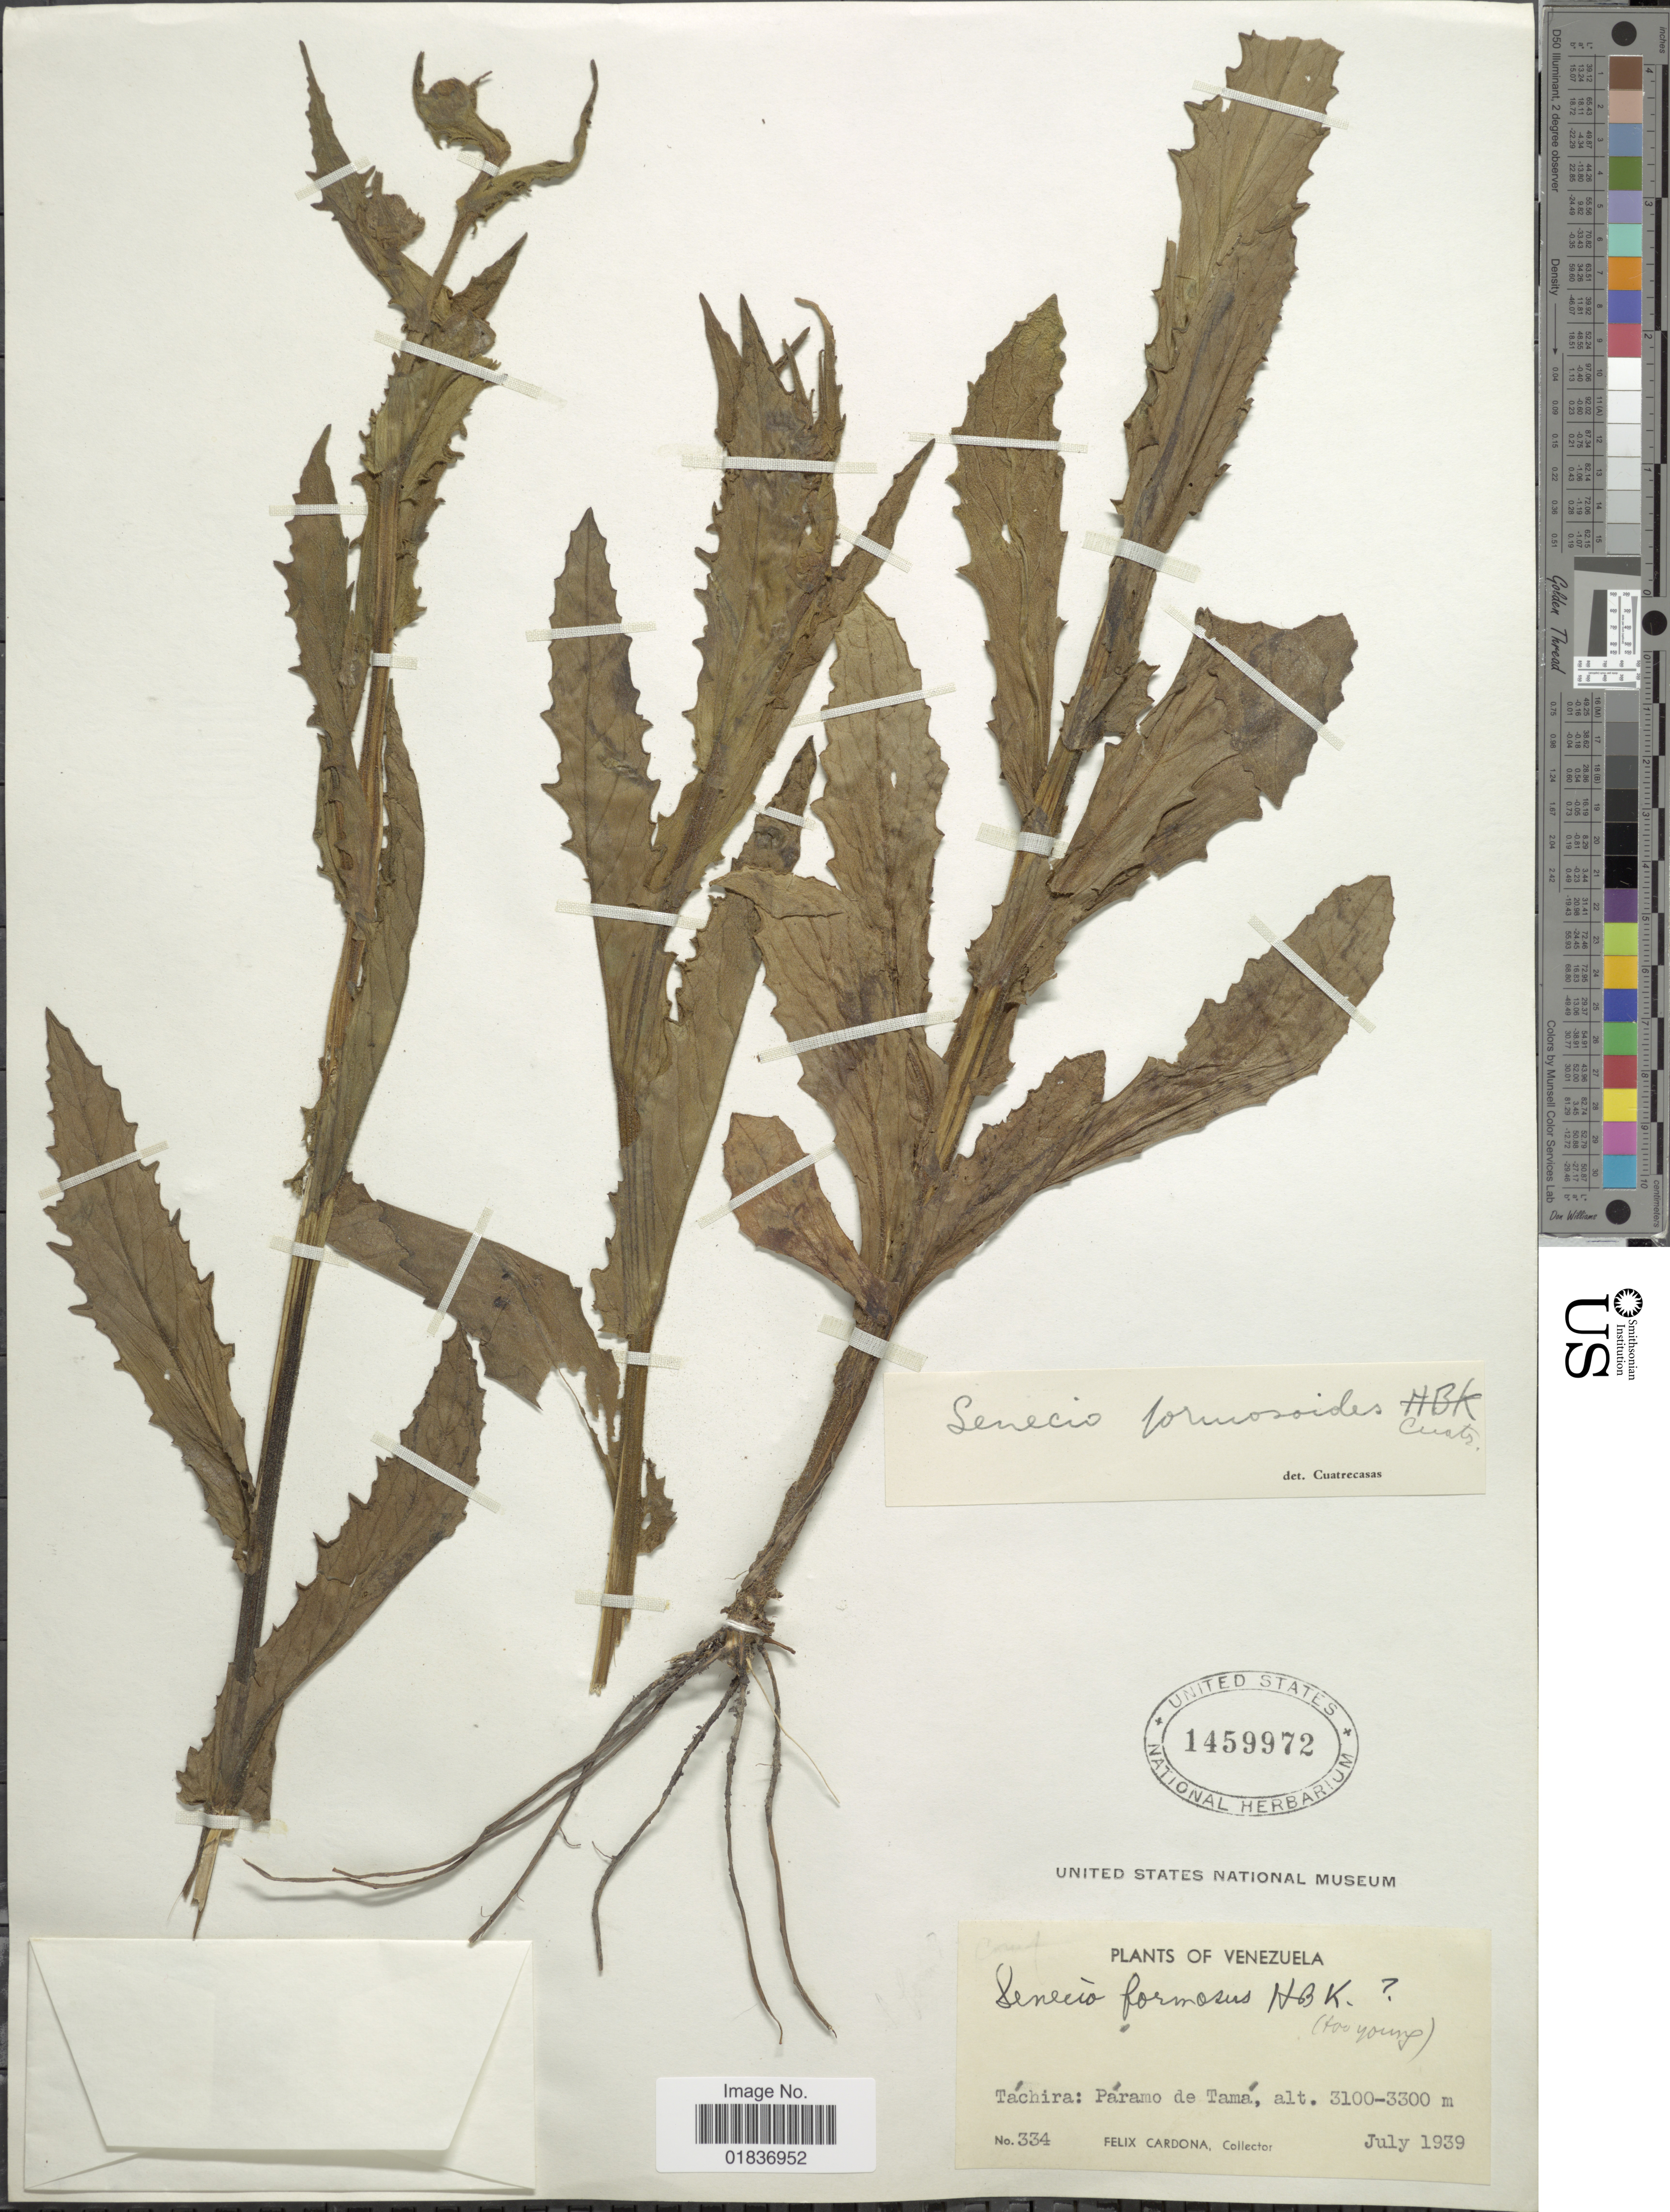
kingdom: Plantae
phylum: Tracheophyta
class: Magnoliopsida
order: Asterales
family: Asteraceae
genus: Senecio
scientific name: Senecio formosoides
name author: Cuatrec.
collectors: F. Cardona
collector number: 334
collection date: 1939-07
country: Venezuela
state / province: Tachira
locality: Tachira: Paramo de Tama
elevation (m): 3100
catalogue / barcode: US 1459972